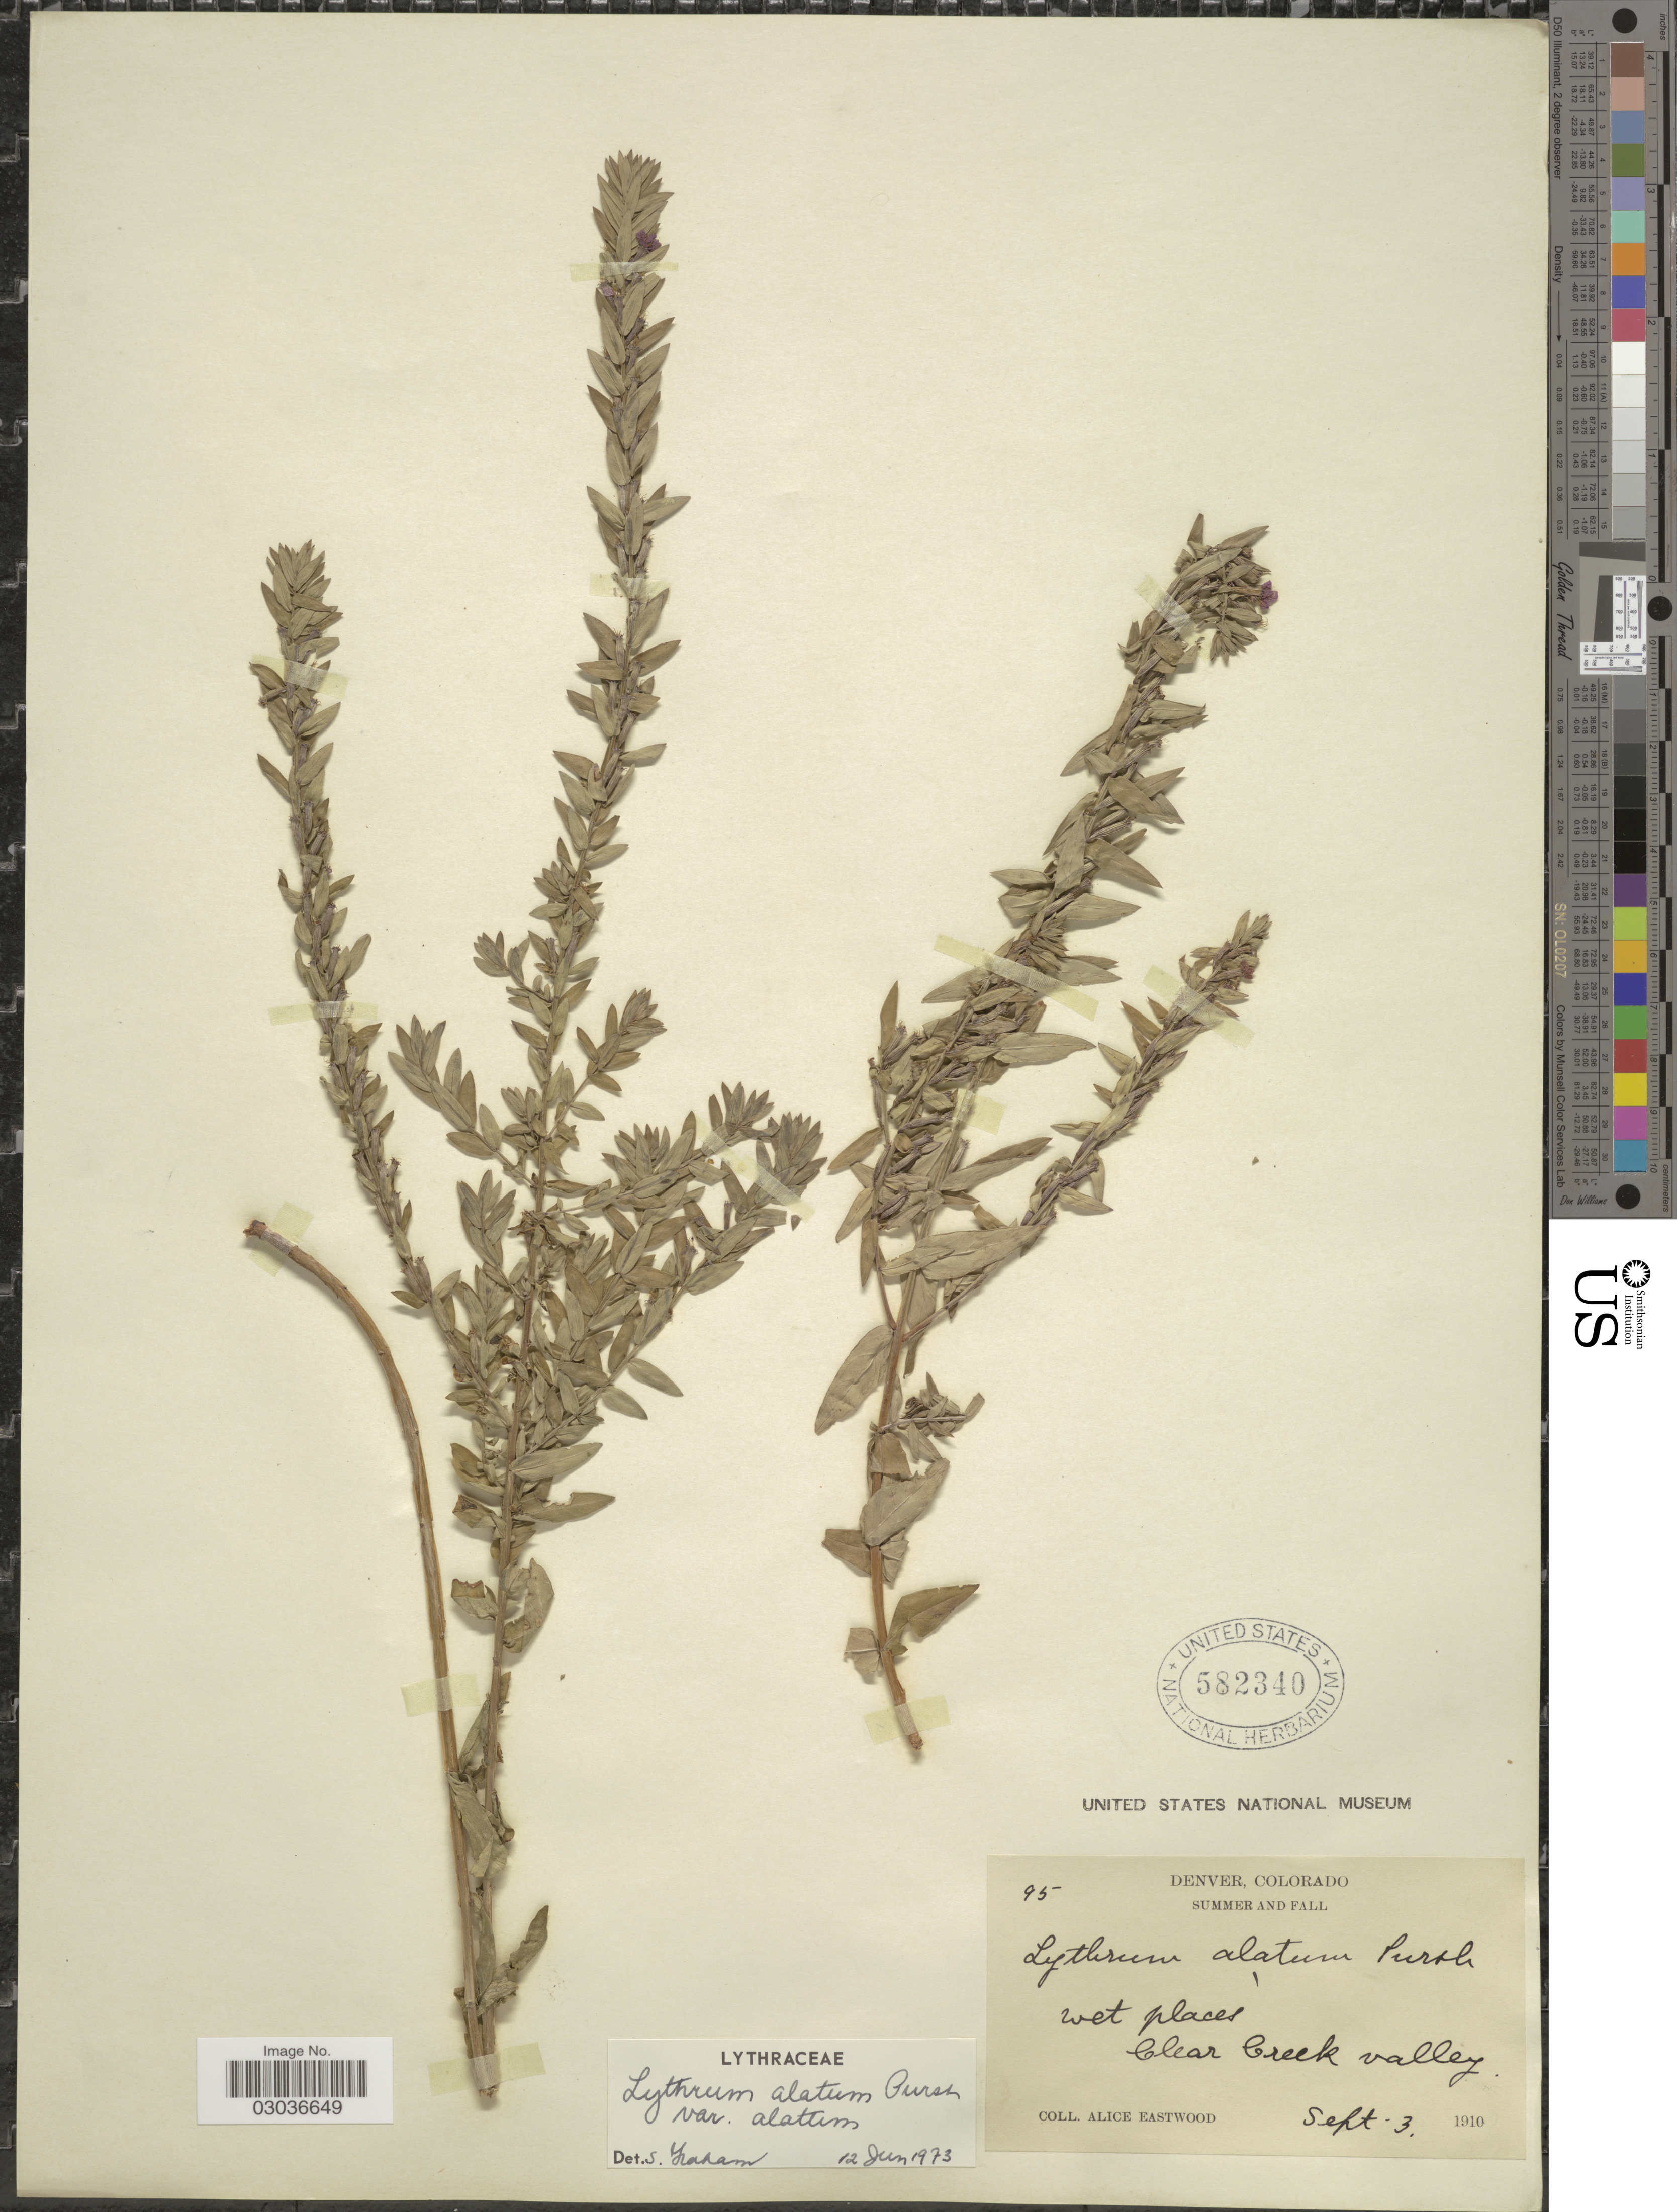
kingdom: Plantae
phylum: Tracheophyta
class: Magnoliopsida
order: Myrtales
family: Lythraceae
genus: Lythrum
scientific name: Lythrum alatum var. alatum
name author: Pursh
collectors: A. Eastwood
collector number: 95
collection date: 1910-09-03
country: United States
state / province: Colorado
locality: Denver. Clear Creek valley.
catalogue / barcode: US 582340